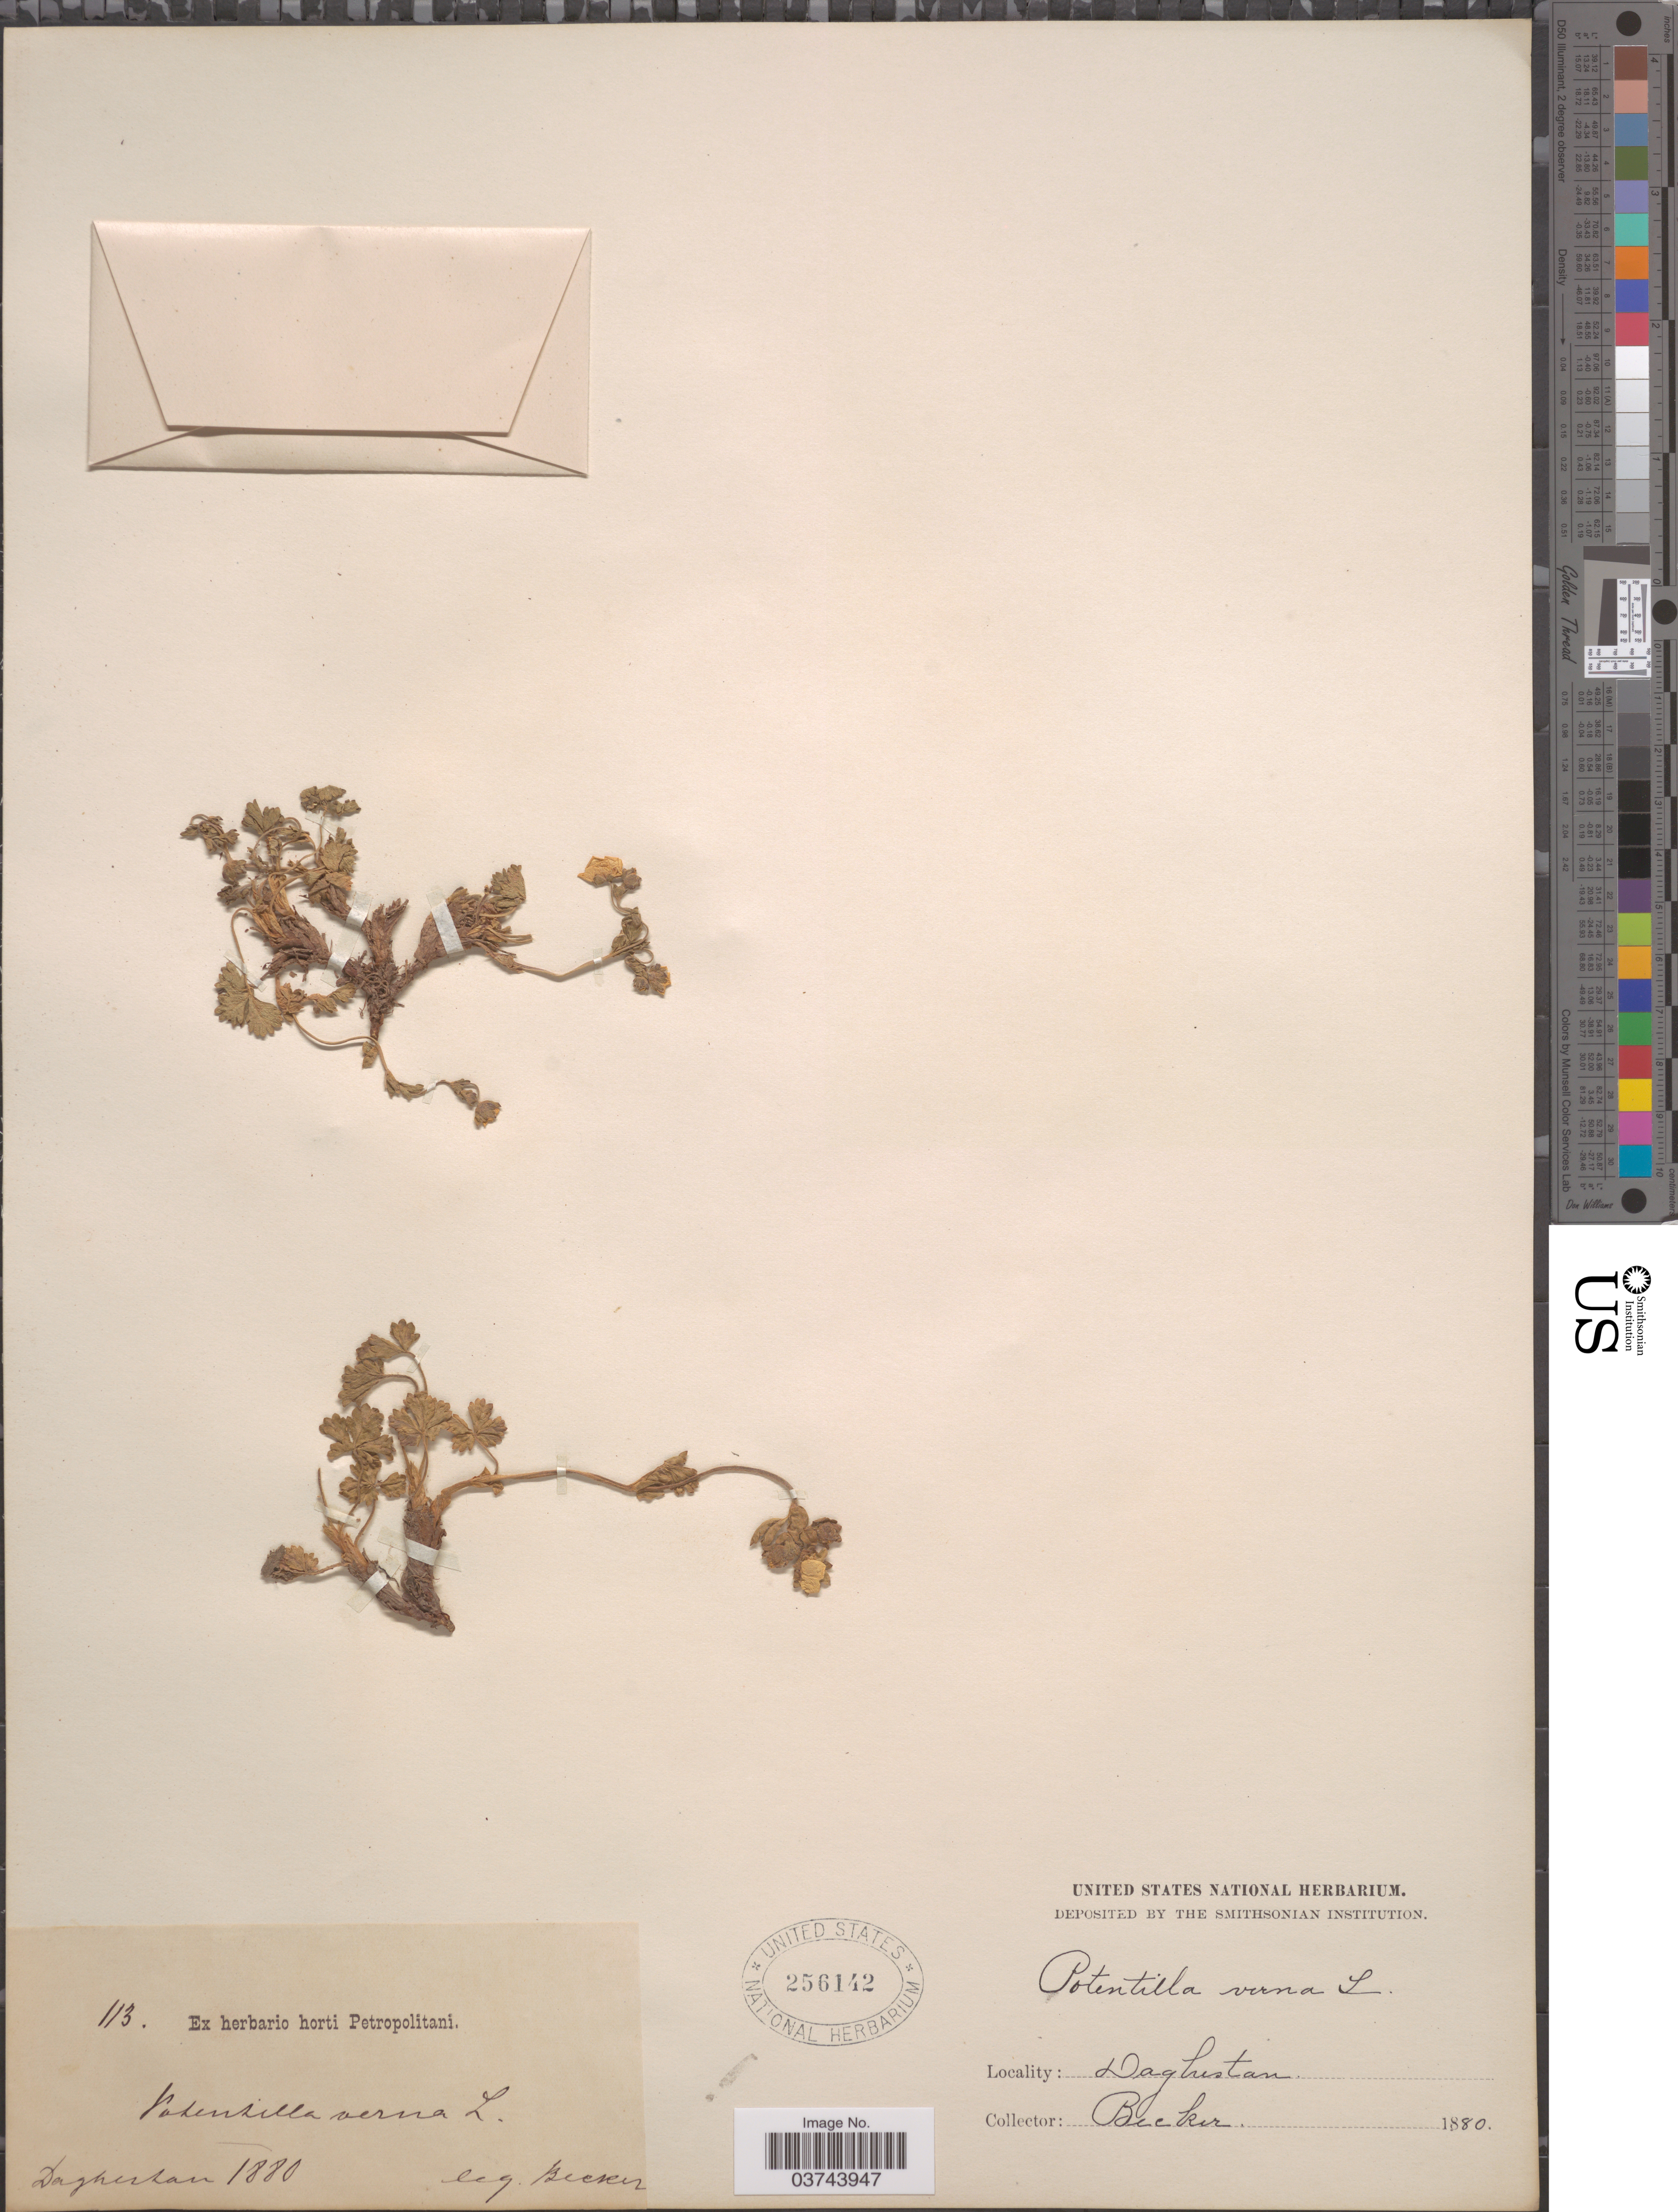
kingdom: Plantae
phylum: Tracheophyta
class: Magnoliopsida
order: Rosales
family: Rosaceae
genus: Potentilla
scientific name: Potentilla verna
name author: L.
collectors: -. Becker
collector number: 113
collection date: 1880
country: Russian Federation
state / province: Dagestan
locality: Daghestan.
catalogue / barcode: US 256142